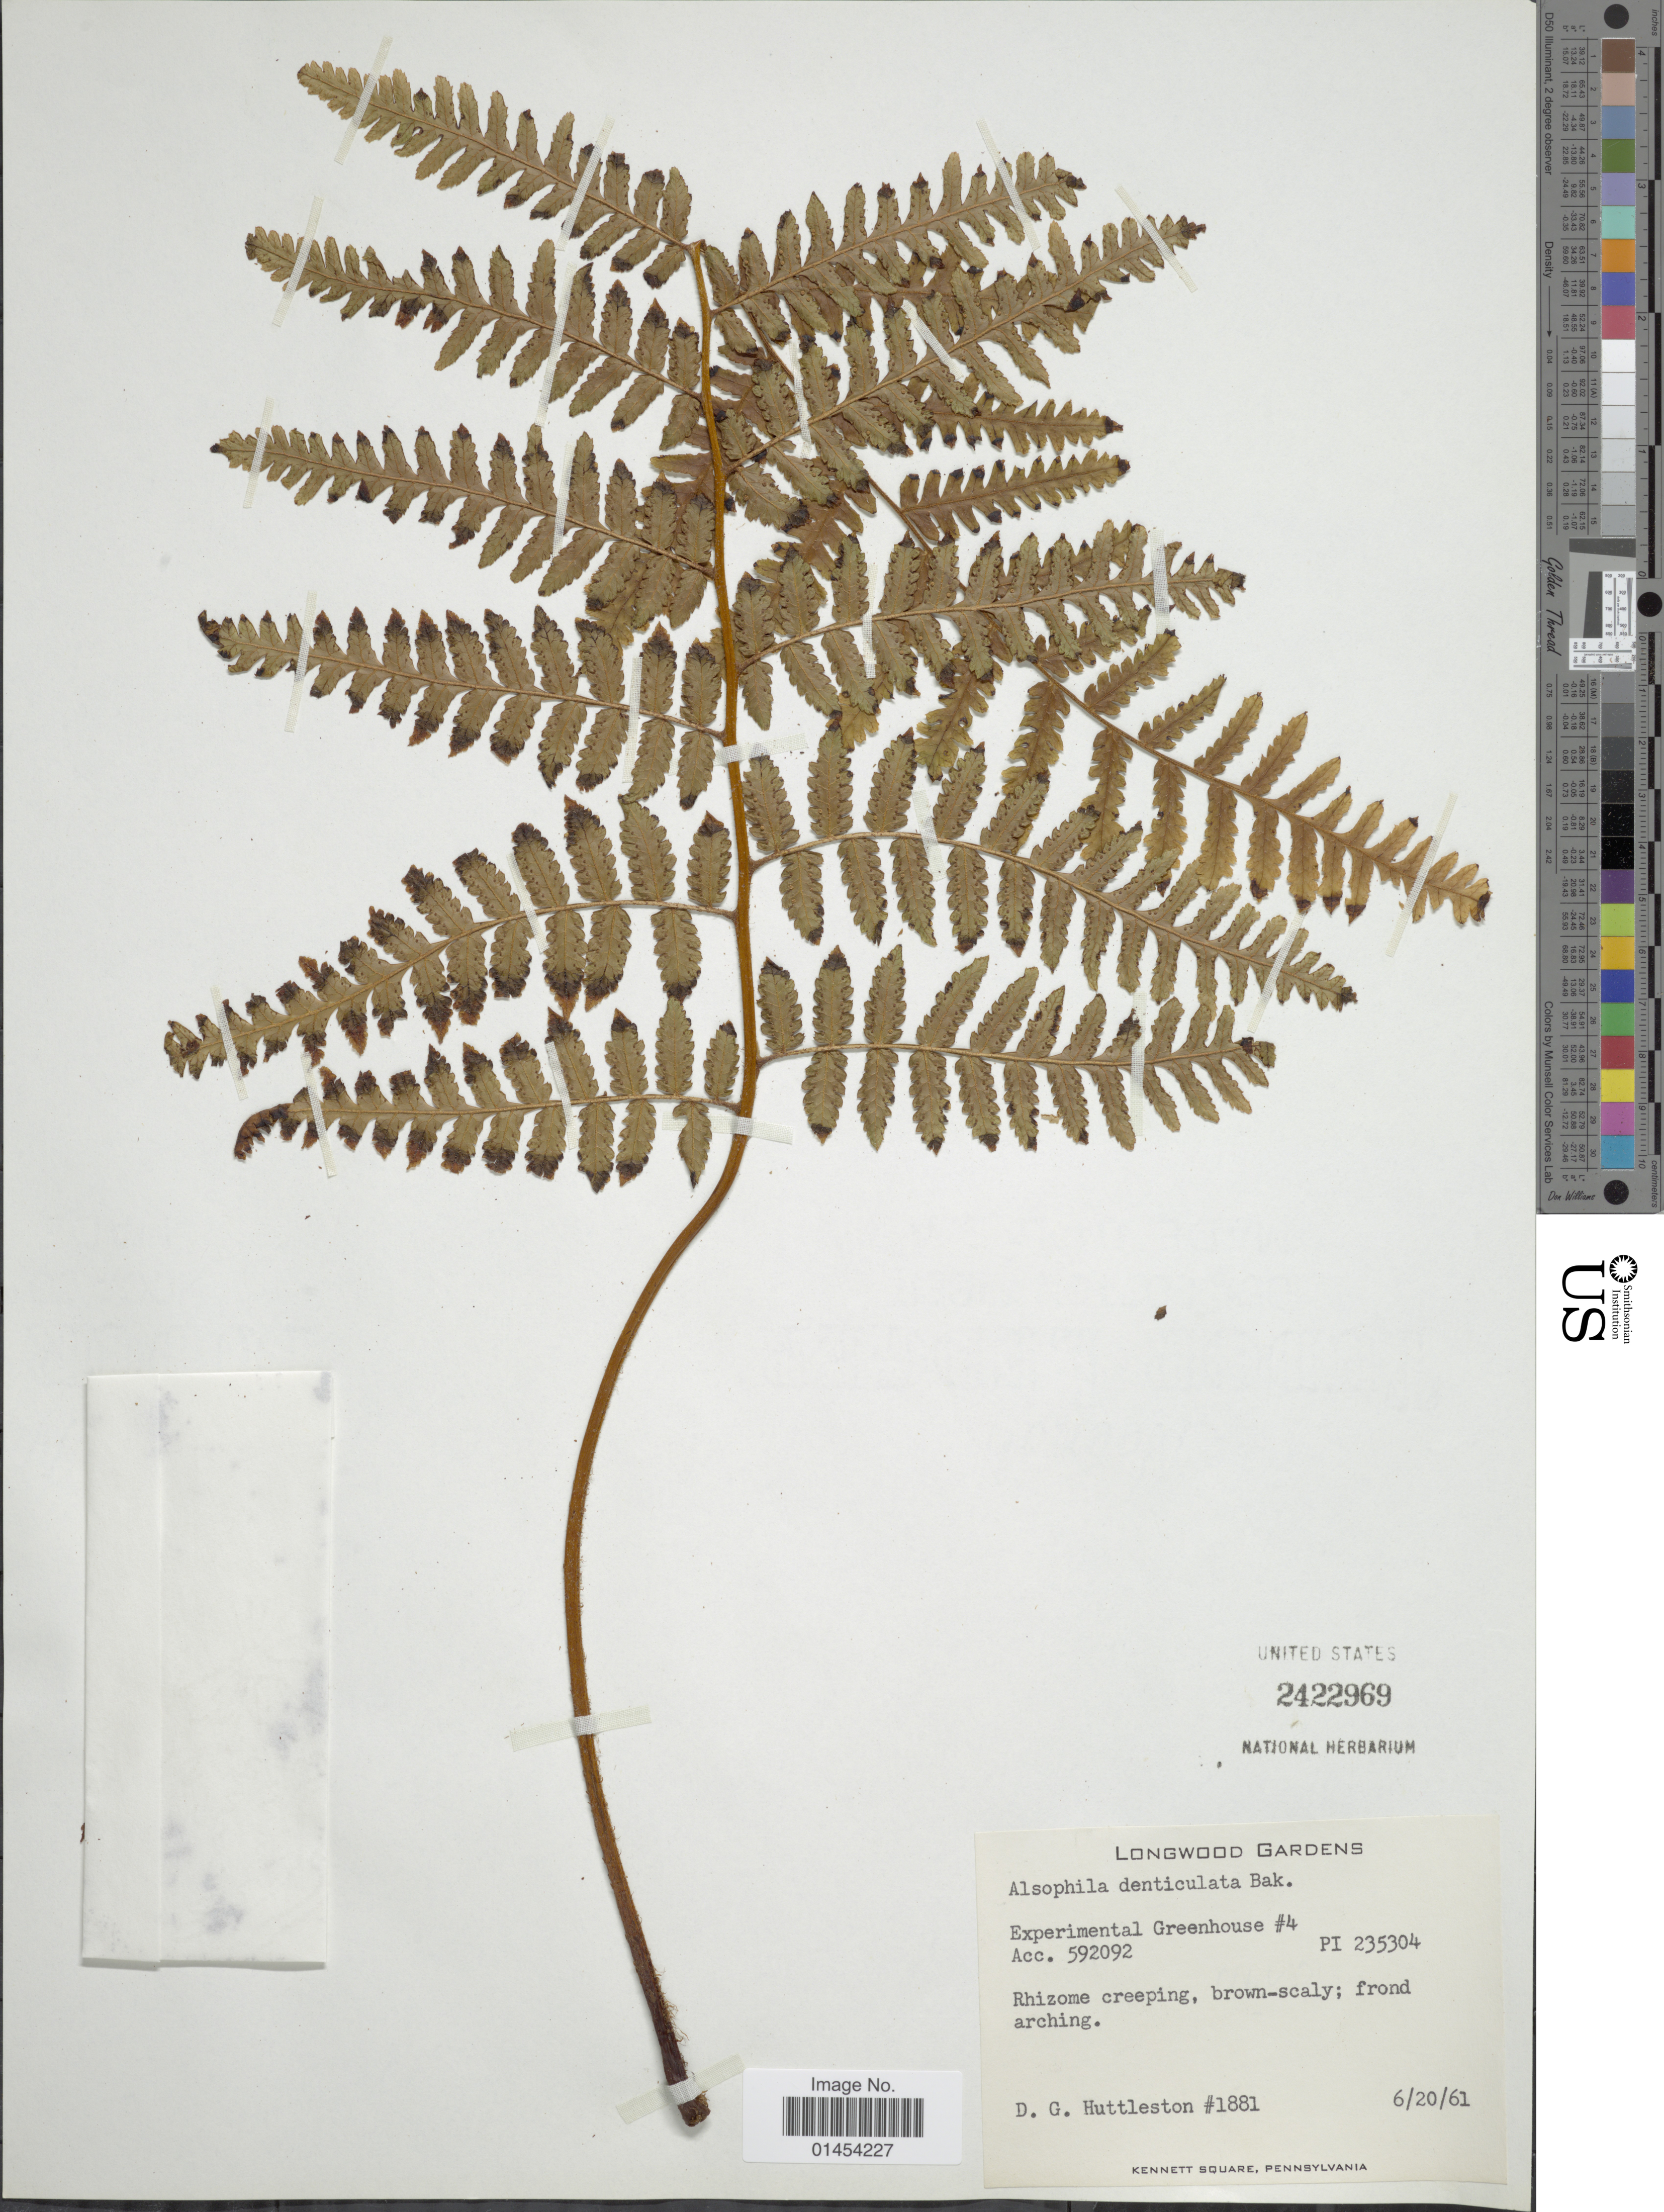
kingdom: Plantae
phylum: Tracheophyta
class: Polypodiopsida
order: Cyatheales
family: Cyatheaceae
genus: Alsophila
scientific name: Alsophila denticulata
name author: Baker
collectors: D. G. Huttleston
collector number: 1881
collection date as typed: Transcribed d/m/y: 20/6/61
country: United States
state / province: Pennsylvania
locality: Longwood Gardens. Experimental Greenhouse #4, Kennett Square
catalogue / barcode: US 2422969